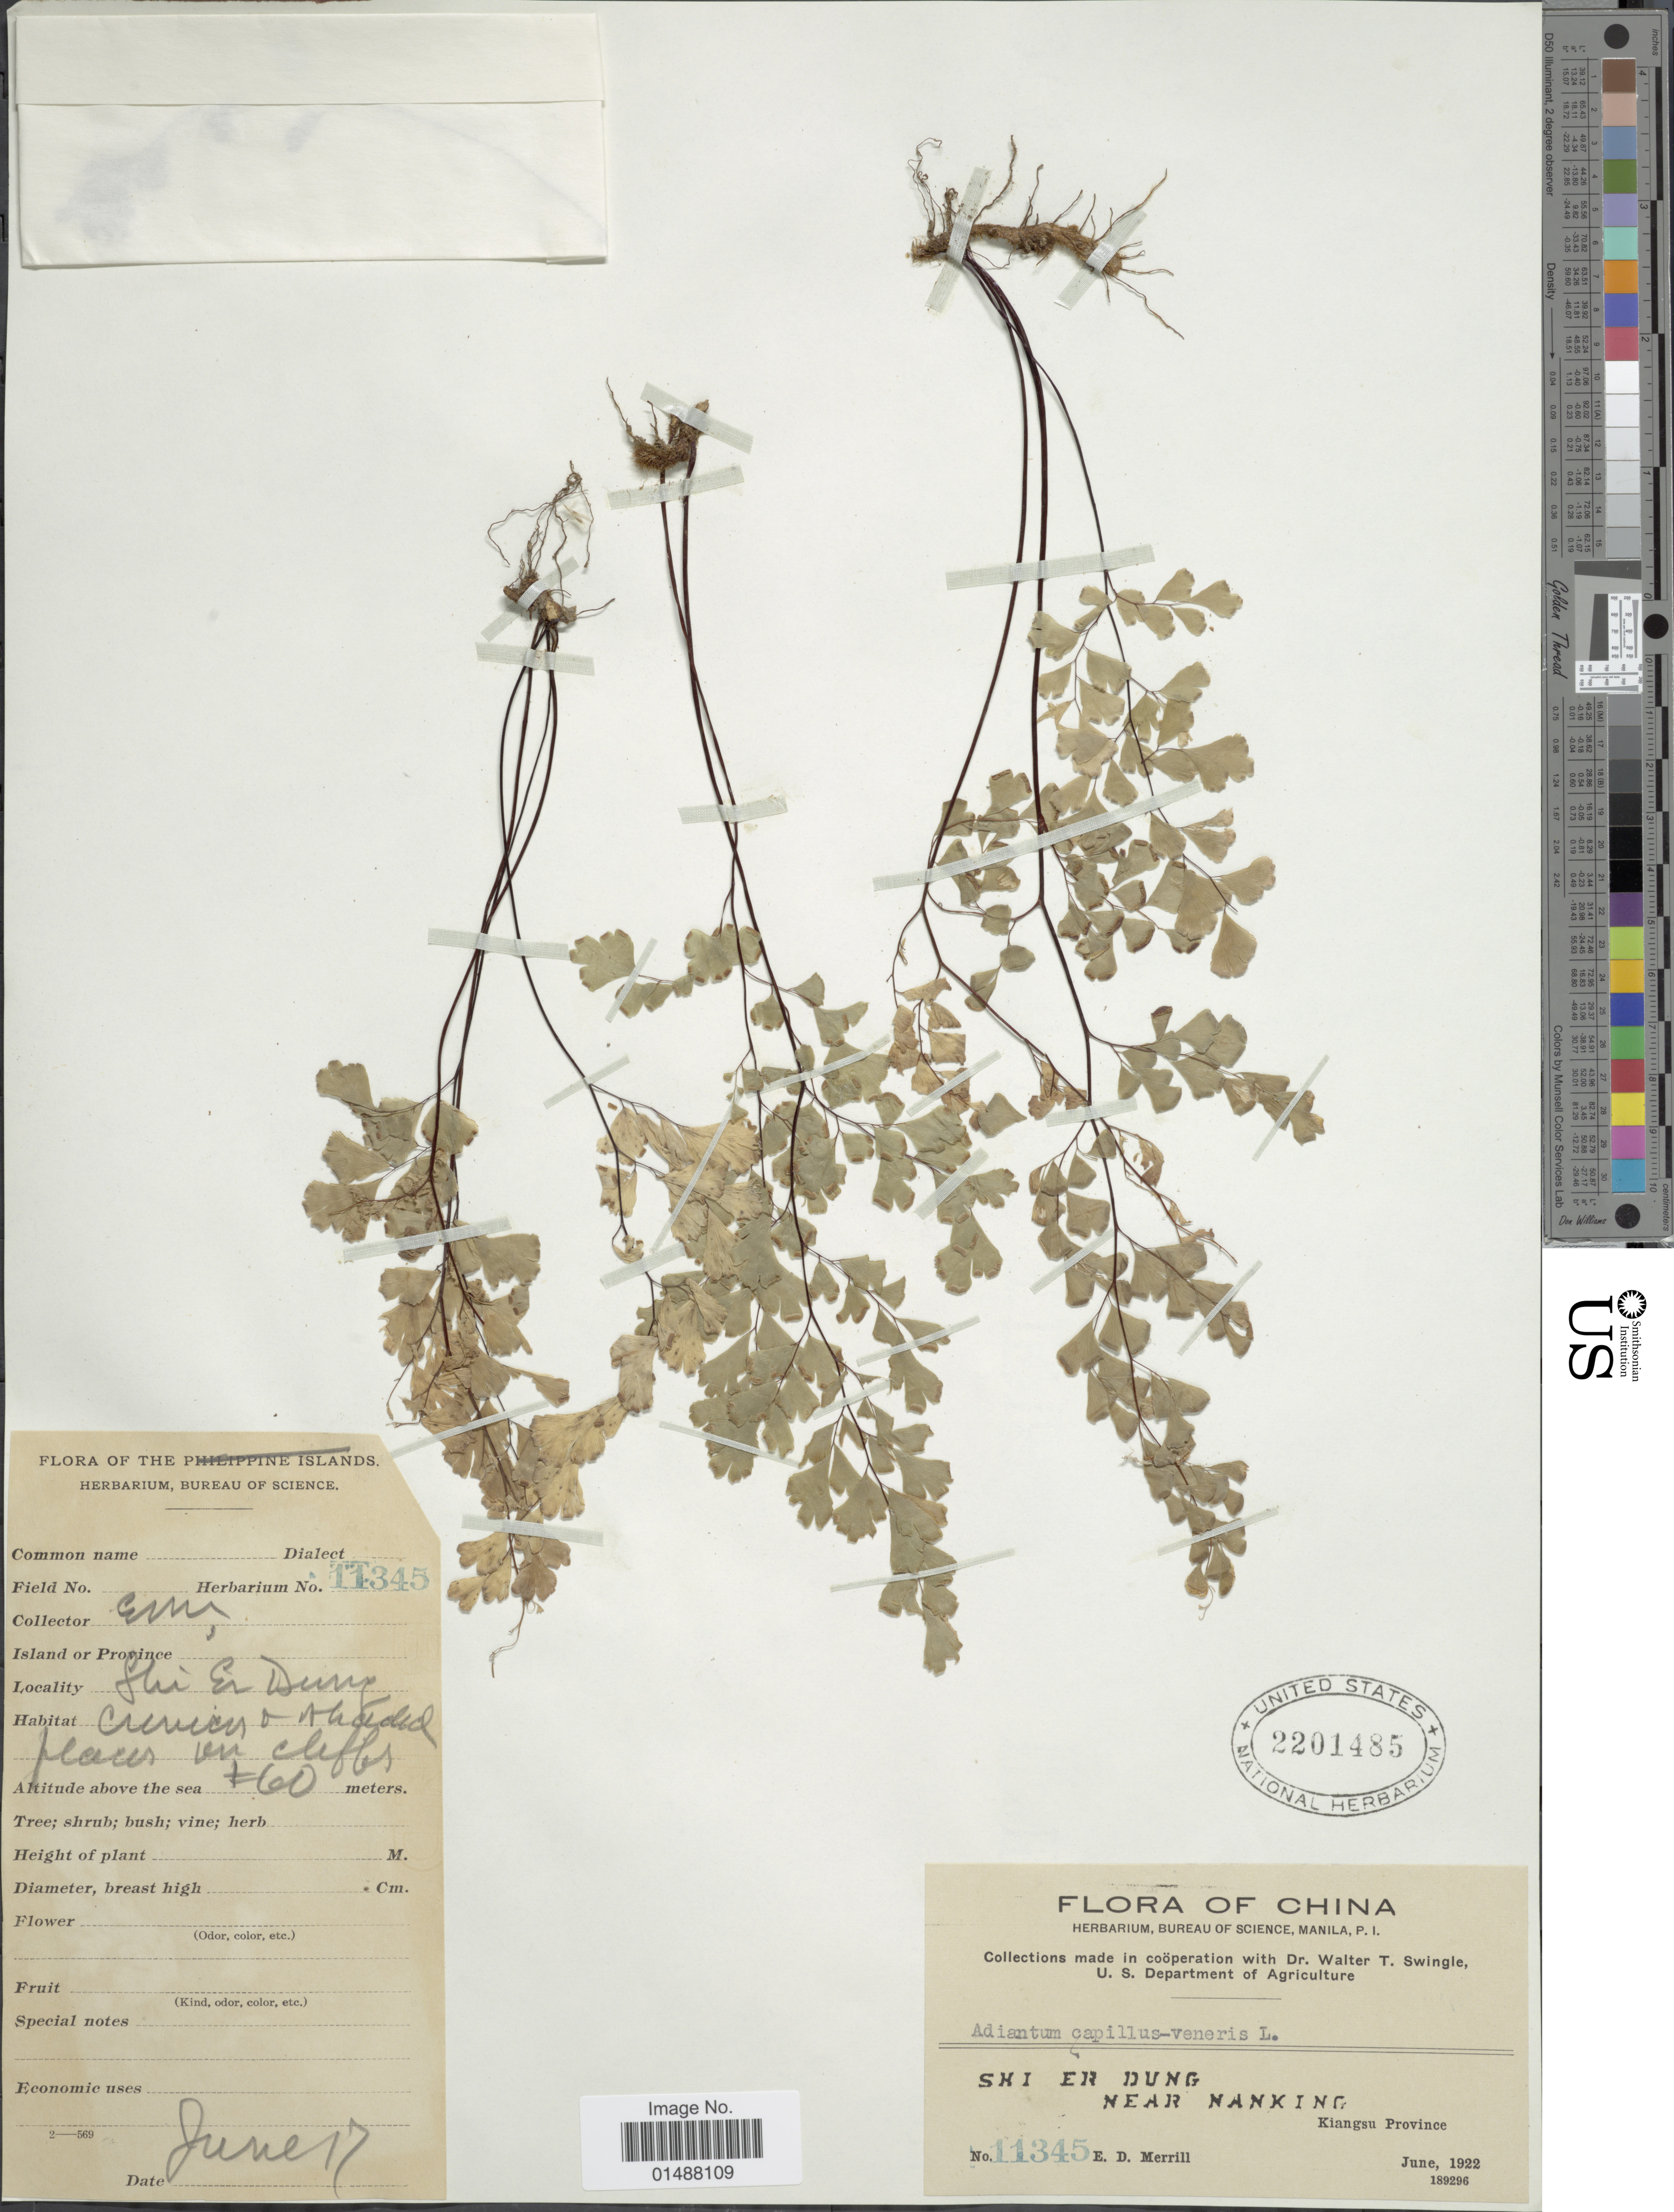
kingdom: Plantae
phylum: Tracheophyta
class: Polypodiopsida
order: Polypodiales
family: Pteridaceae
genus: Adiantum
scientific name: Adiantum capillus-veneris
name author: L.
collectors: E. D. Merrill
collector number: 11345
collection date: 1922-06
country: China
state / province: Jiangsu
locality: Shi en Dung, Near Nanking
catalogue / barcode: US 2201485